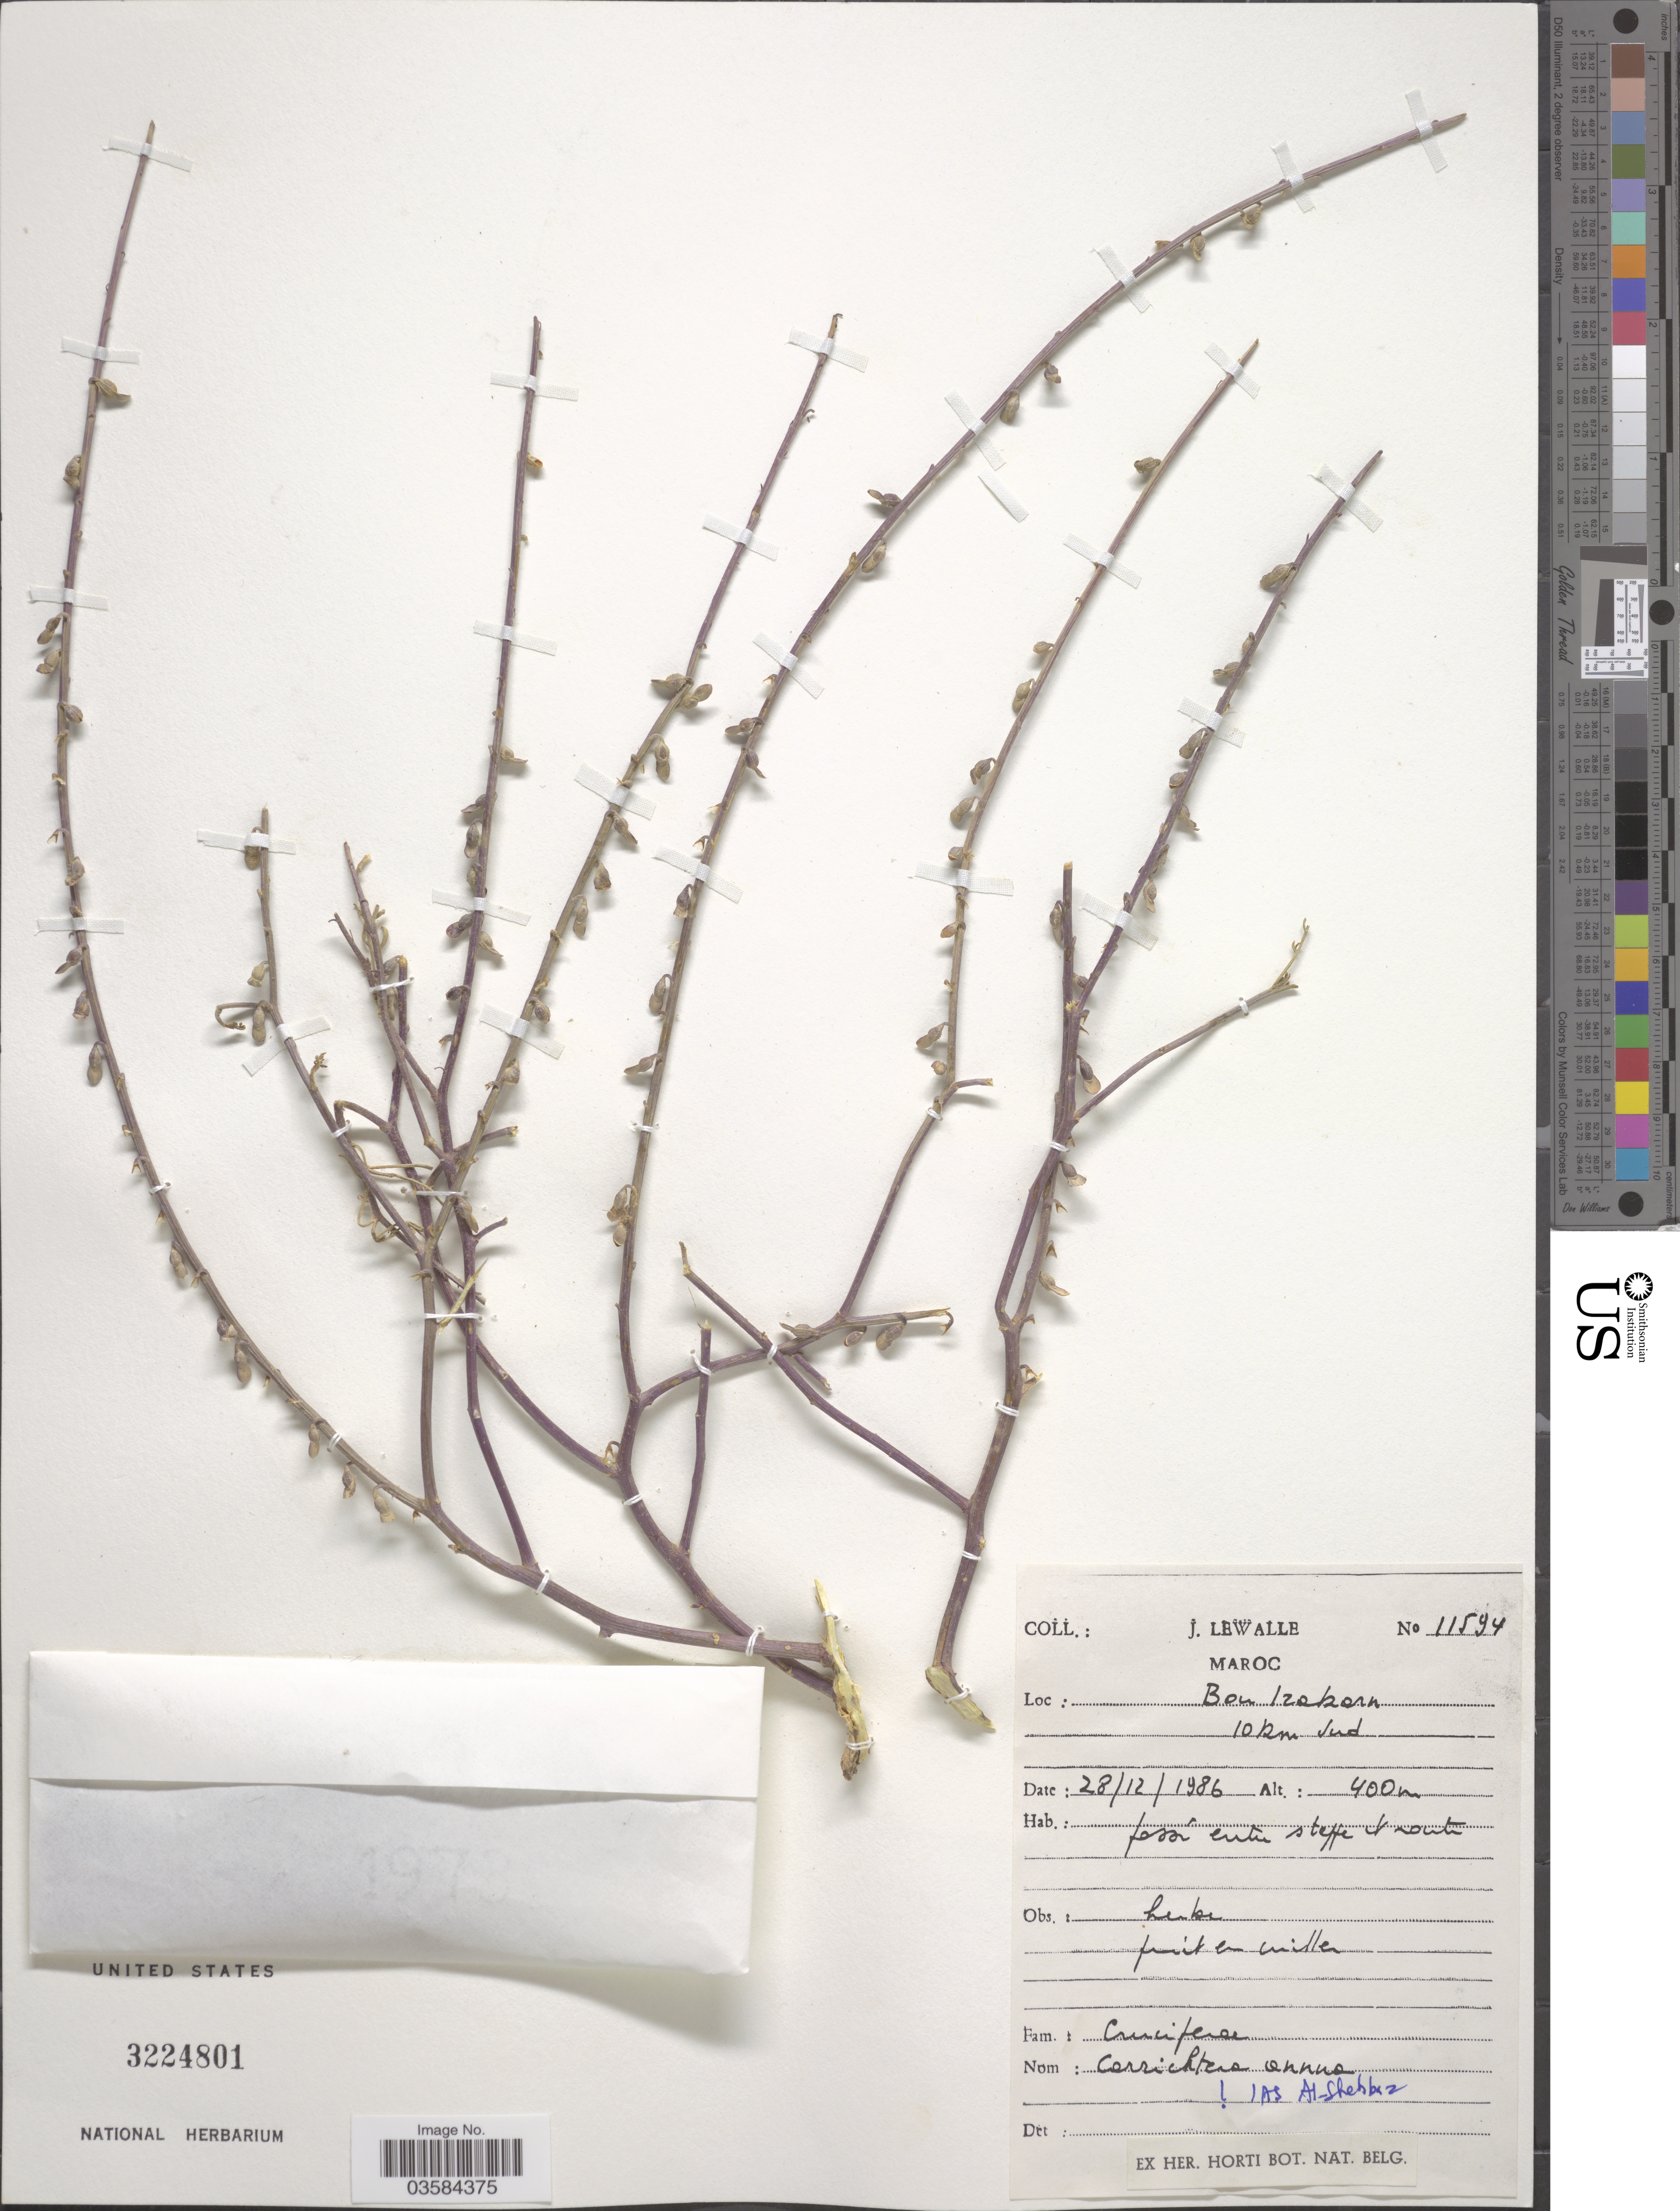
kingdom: Plantae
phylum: Tracheophyta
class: Magnoliopsida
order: Brassicales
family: Brassicaceae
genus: Carrichtera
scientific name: Carrichtera annua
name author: (L.) DC.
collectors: J. Lewalle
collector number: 11594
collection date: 1986-12-28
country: Morocco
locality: Maroc. Bou Izakern. 10 km Sud.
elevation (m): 400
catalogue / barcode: US 3224801